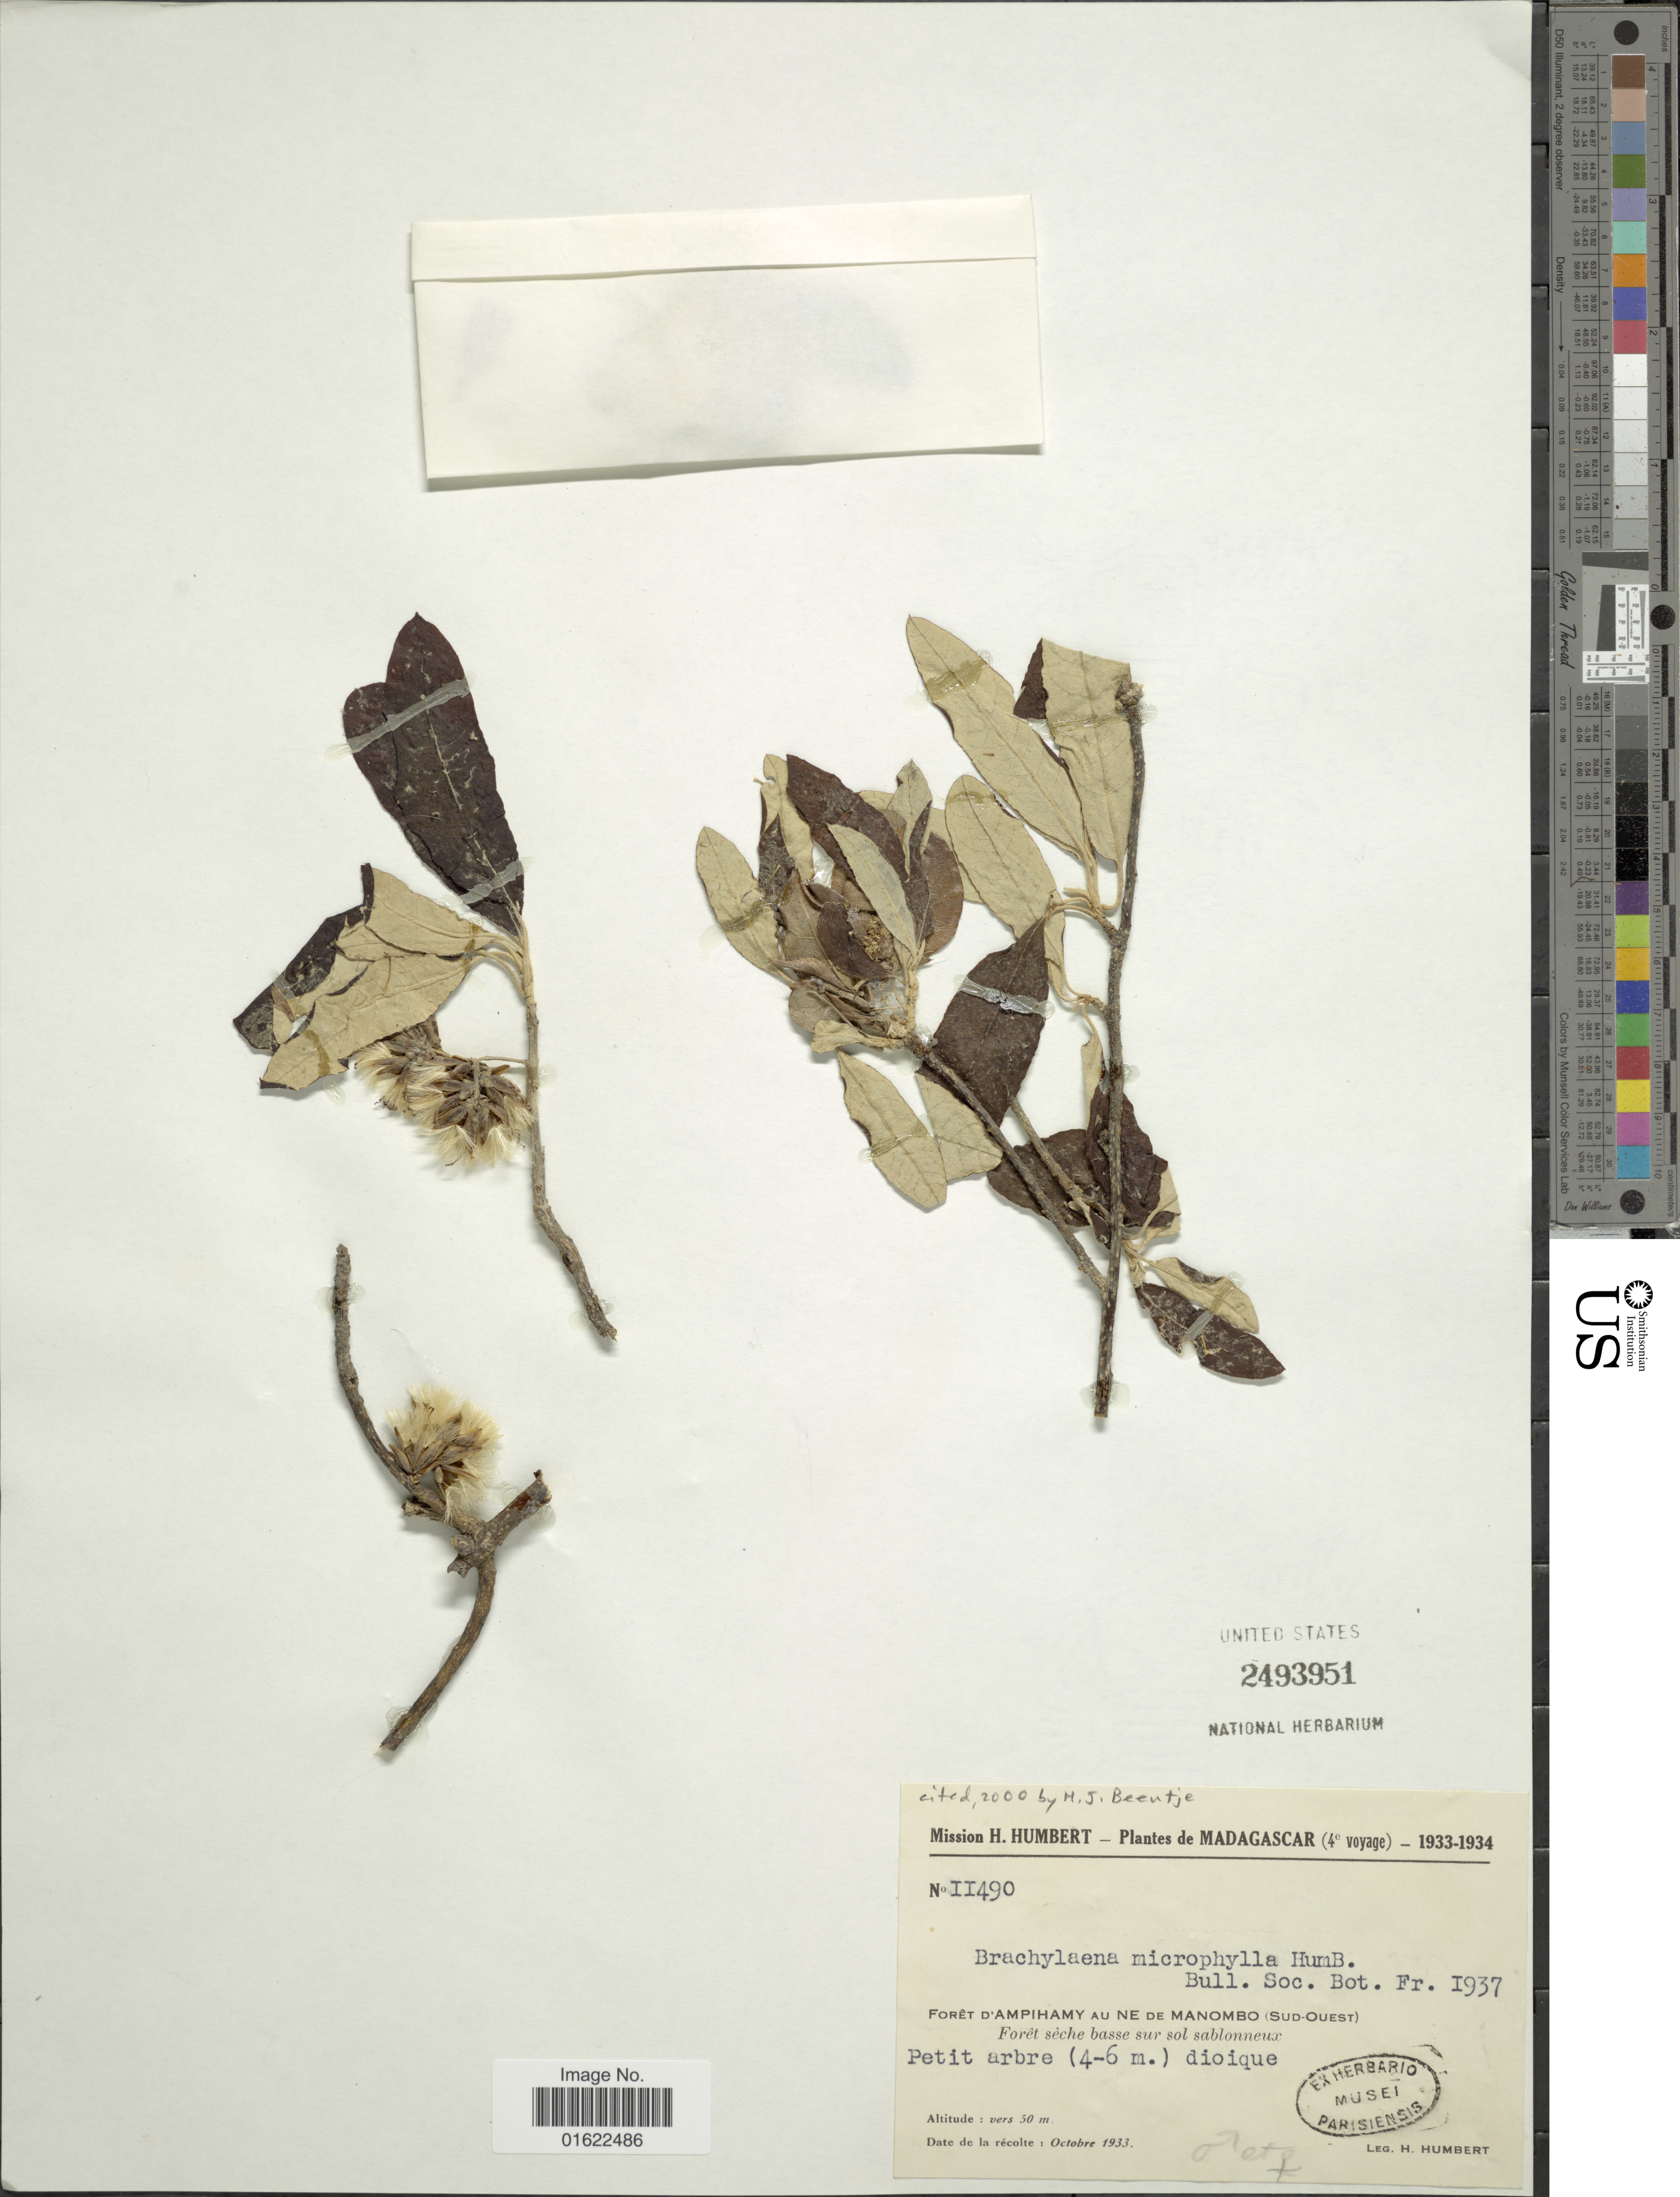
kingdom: Plantae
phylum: Tracheophyta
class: Magnoliopsida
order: Asterales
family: Asteraceae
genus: Brachylaena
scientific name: Brachylaena microphylla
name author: Humbert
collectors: H. Humbert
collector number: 11490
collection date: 1933-10-01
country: Madagascar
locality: Forêt D'Ampihamy au Ne de Manombo (Sud-Ouest), Forêt séche basse sur sol sablonneux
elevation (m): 50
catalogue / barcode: US 2493951